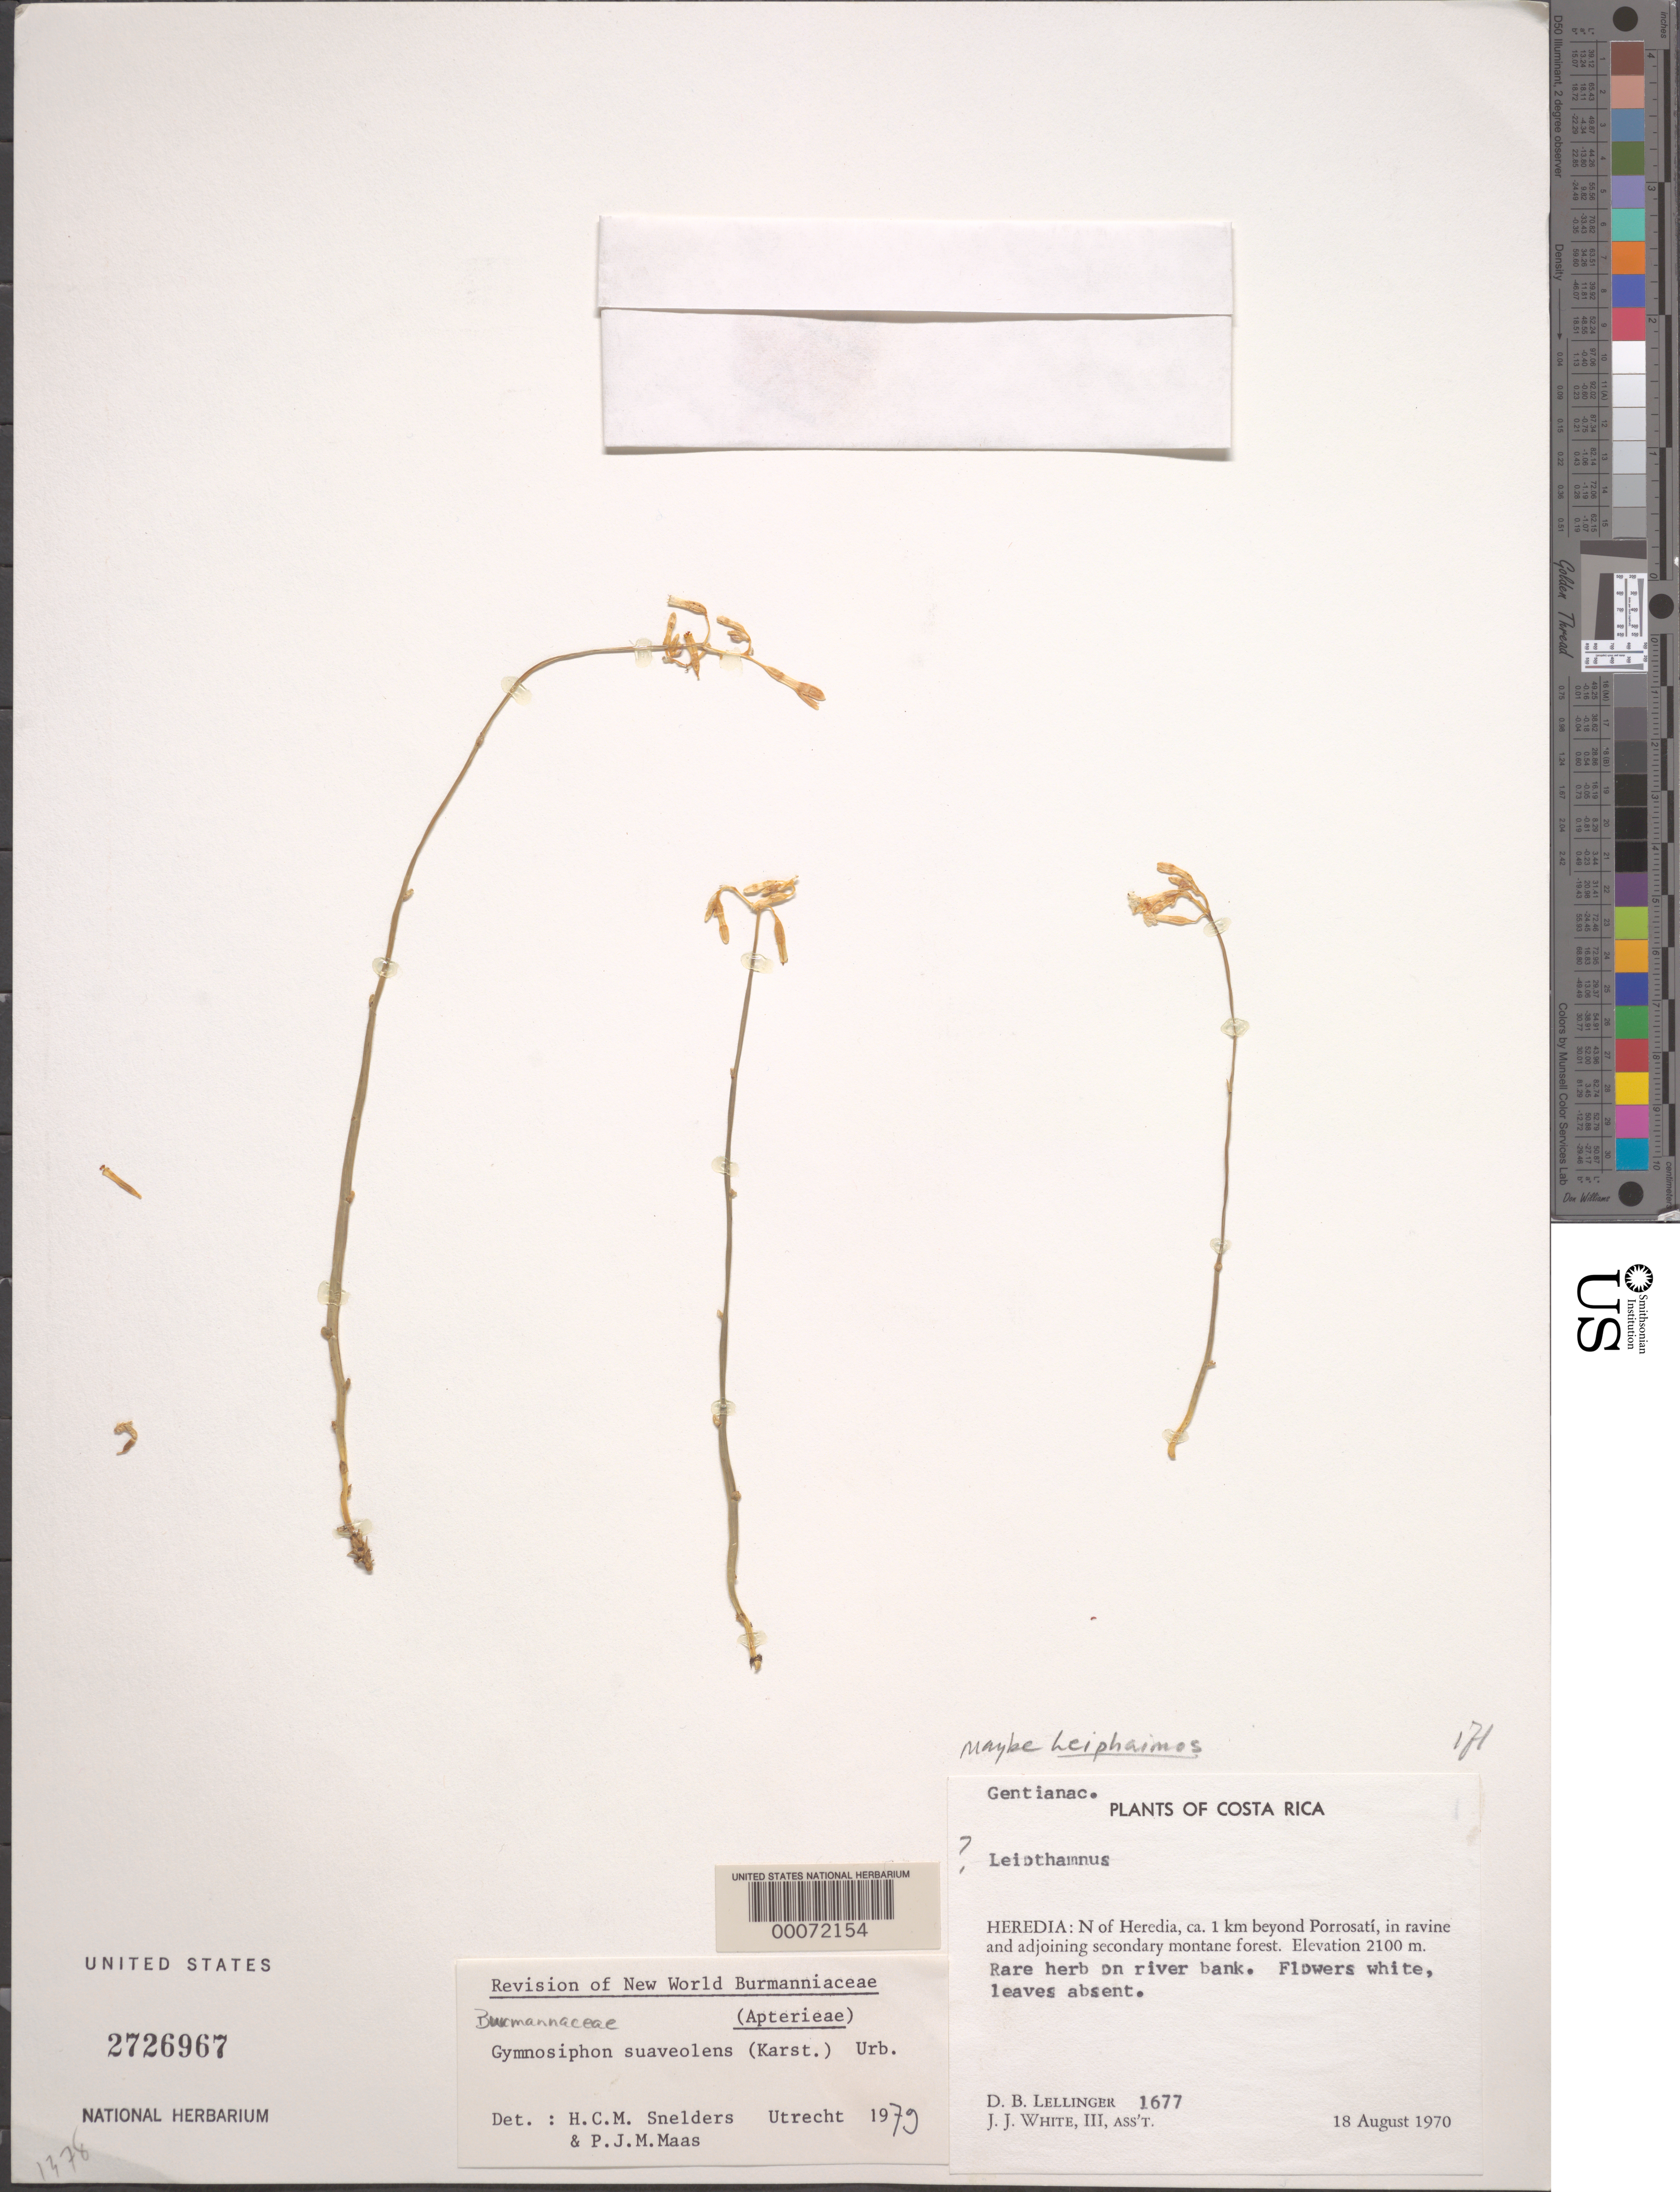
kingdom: Plantae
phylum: Tracheophyta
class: Liliopsida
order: Dioscoreales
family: Burmanniaceae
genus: Gymnosiphon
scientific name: Gymnosiphon suaveolens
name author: (H. Karst.) Urb.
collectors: D. B. Lellinger & J. J. White III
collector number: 1677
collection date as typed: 18 Aug 1970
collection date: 1970-08-18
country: Costa Rica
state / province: Heredia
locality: No of heredia, beyond porrosti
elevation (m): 2100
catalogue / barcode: US 2726967